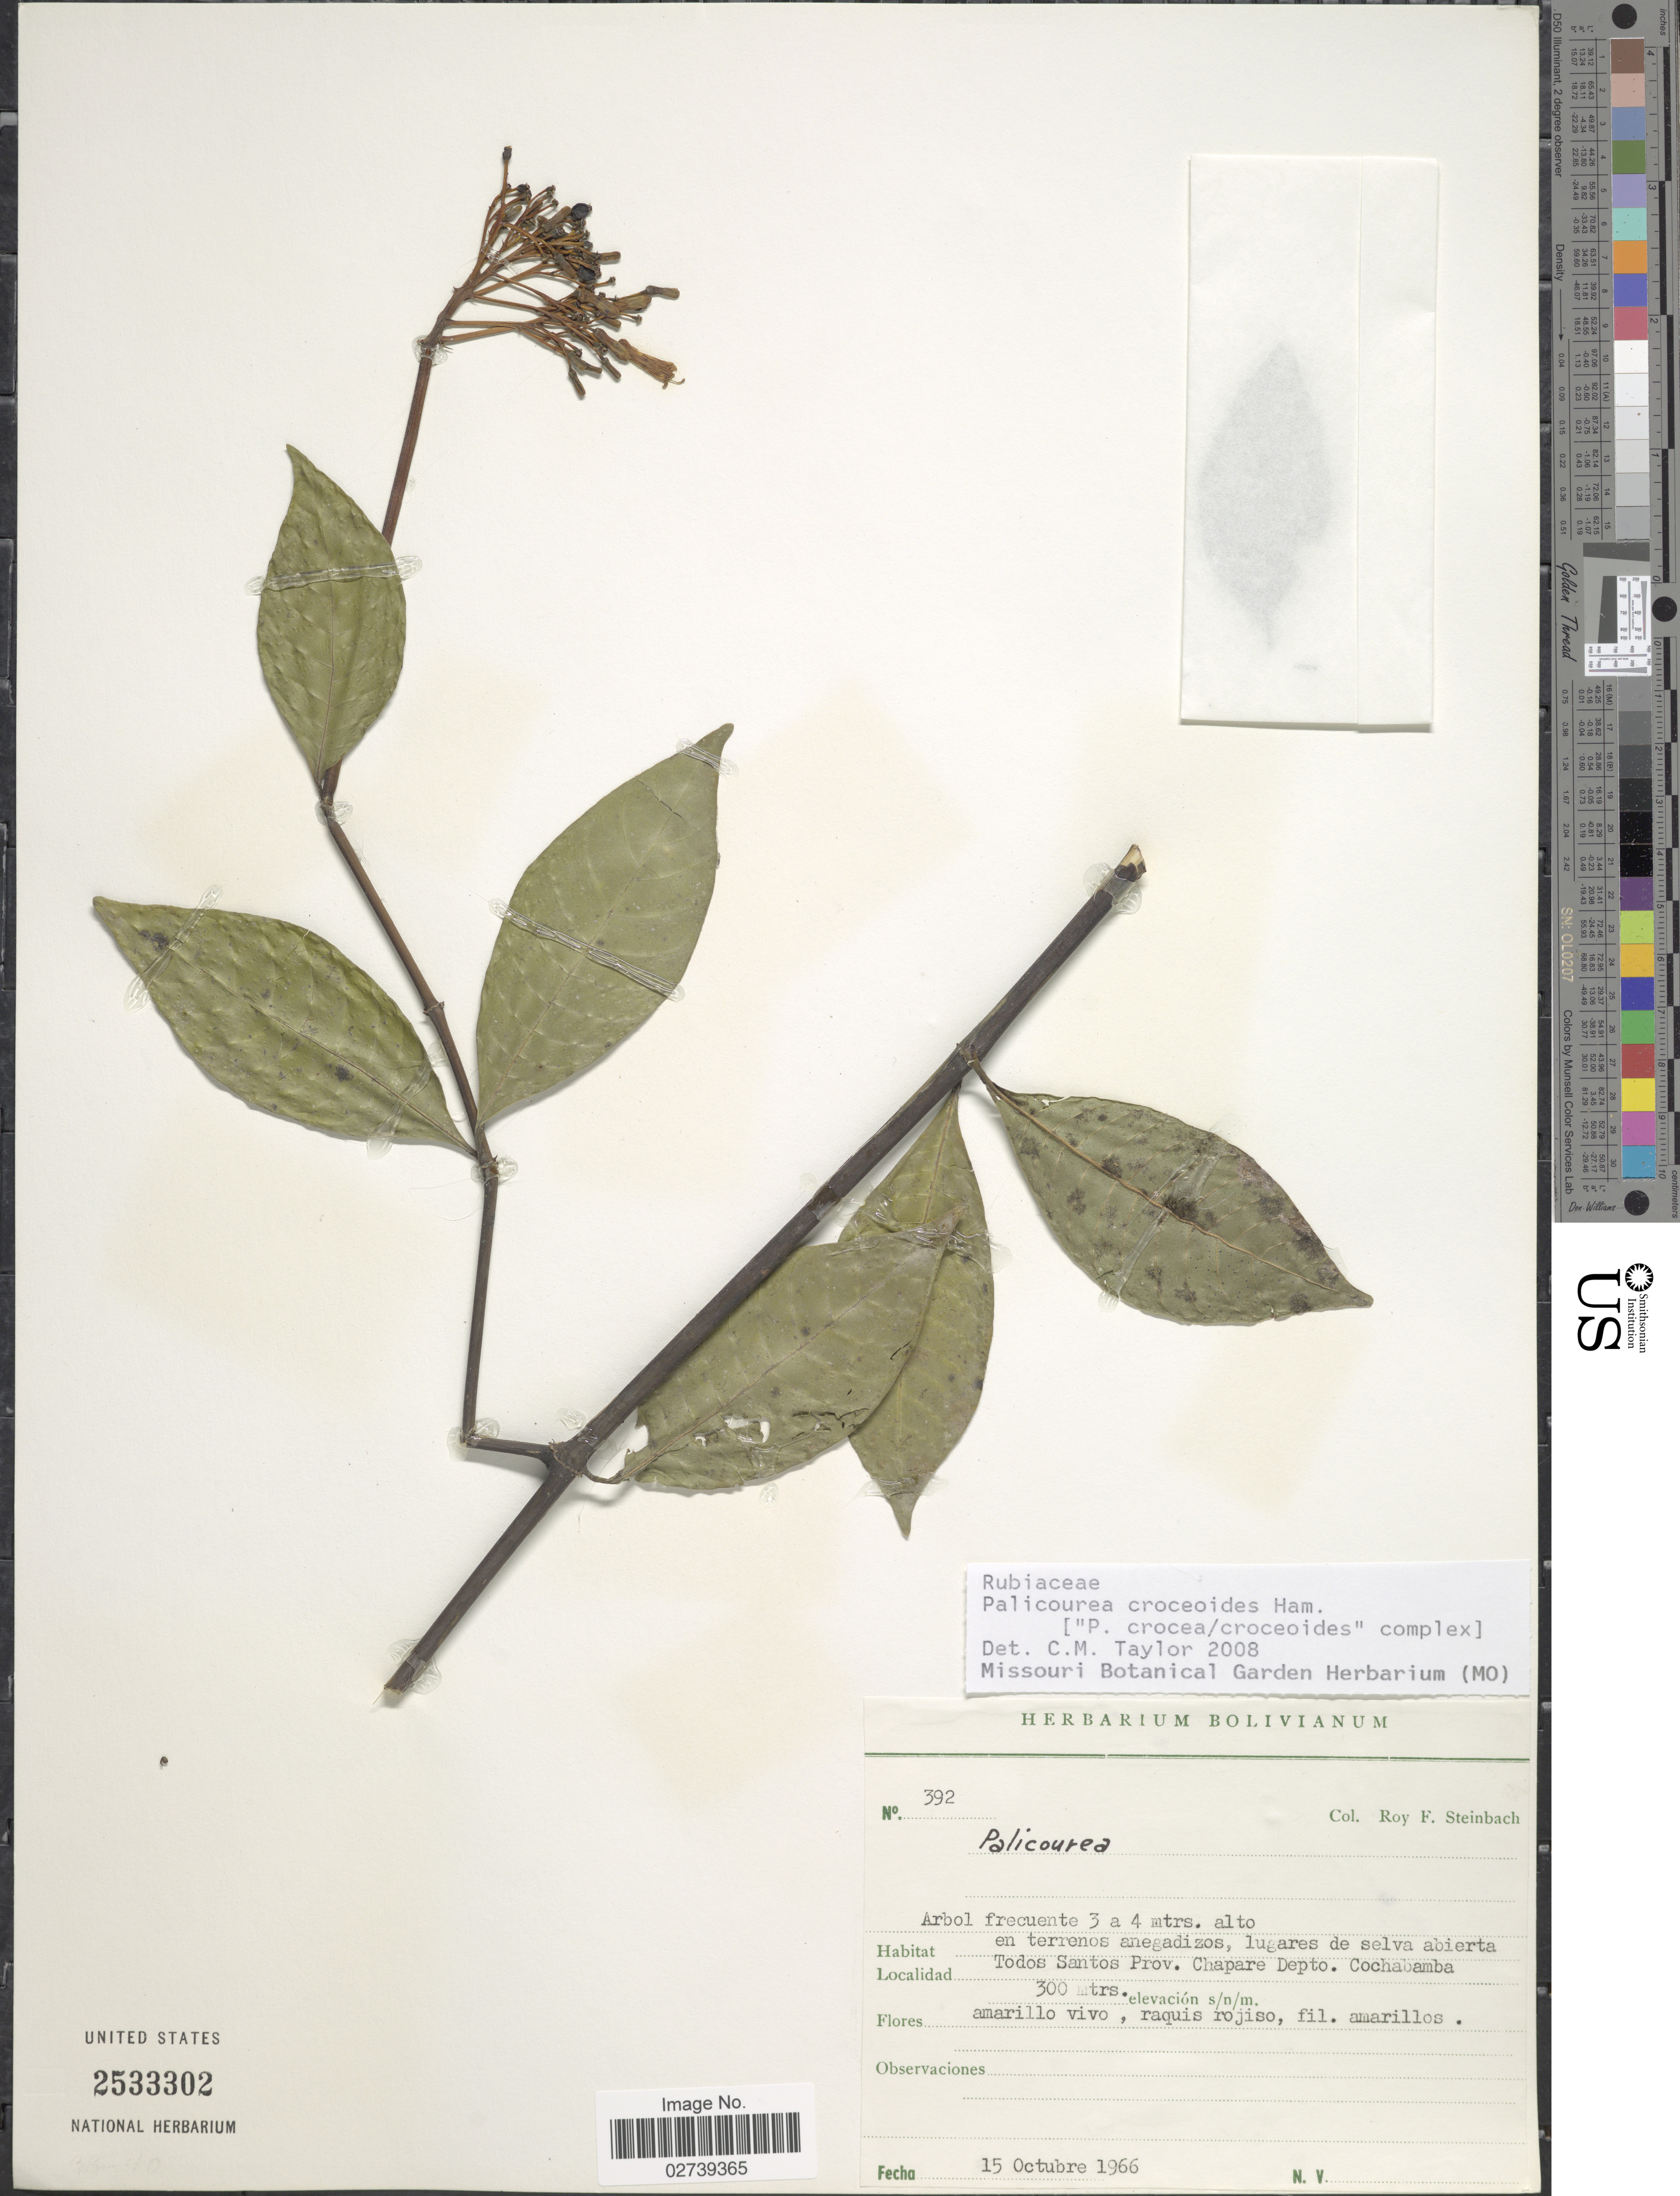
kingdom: Plantae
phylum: Tracheophyta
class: Magnoliopsida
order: Gentianales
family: Rubiaceae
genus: Palicourea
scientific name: Palicourea croceoides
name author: Ham.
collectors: R. F. Steinbach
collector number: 392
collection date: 1966-10-15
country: Bolivia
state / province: Cochabamba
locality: Todos Santos Prov. Chapare.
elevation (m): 300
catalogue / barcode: US 2533302